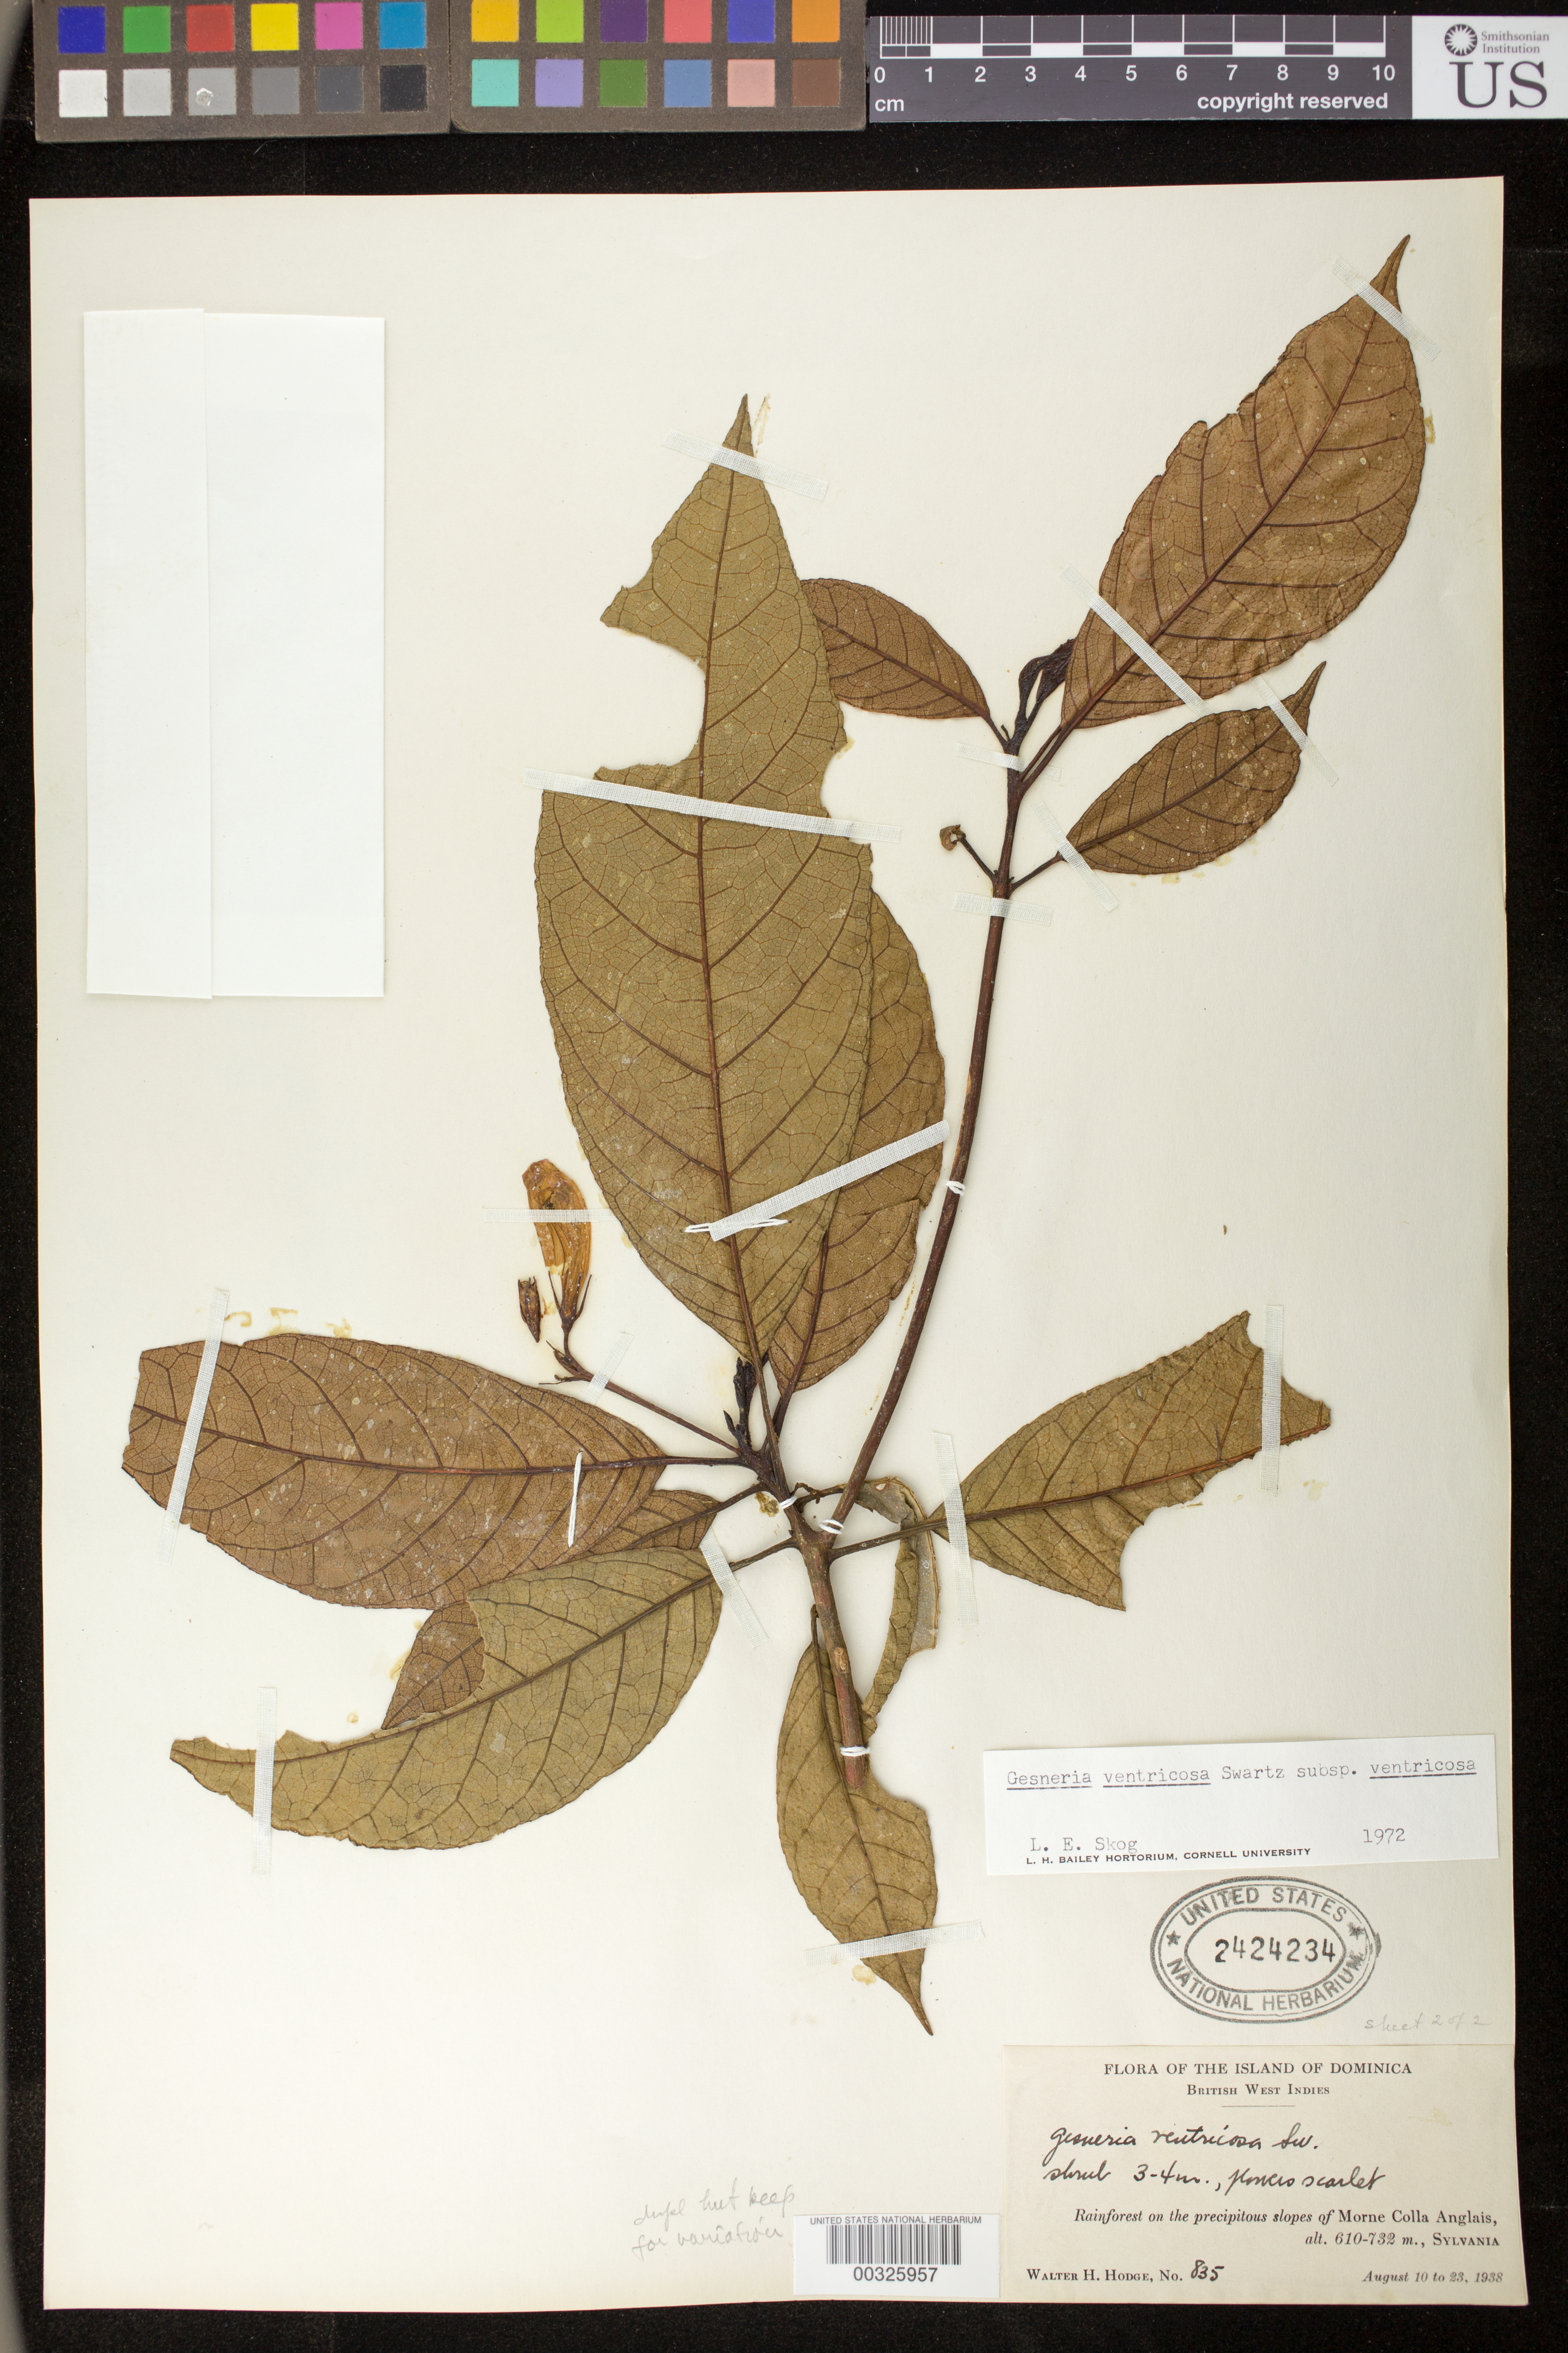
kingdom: Plantae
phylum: Tracheophyta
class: Magnoliopsida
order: Lamiales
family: Gesneriaceae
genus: Gesneria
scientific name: Gesneria ventricosa subsp. ventricosa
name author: Sw.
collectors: W. Hodge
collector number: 835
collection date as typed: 10-23 Aug 1938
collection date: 1938-08-10/1938-08-23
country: Dominica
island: Dominica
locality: Morne Colla Anglais, Sylvania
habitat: Rainforest on precipitous slopes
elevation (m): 610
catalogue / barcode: US 2424234